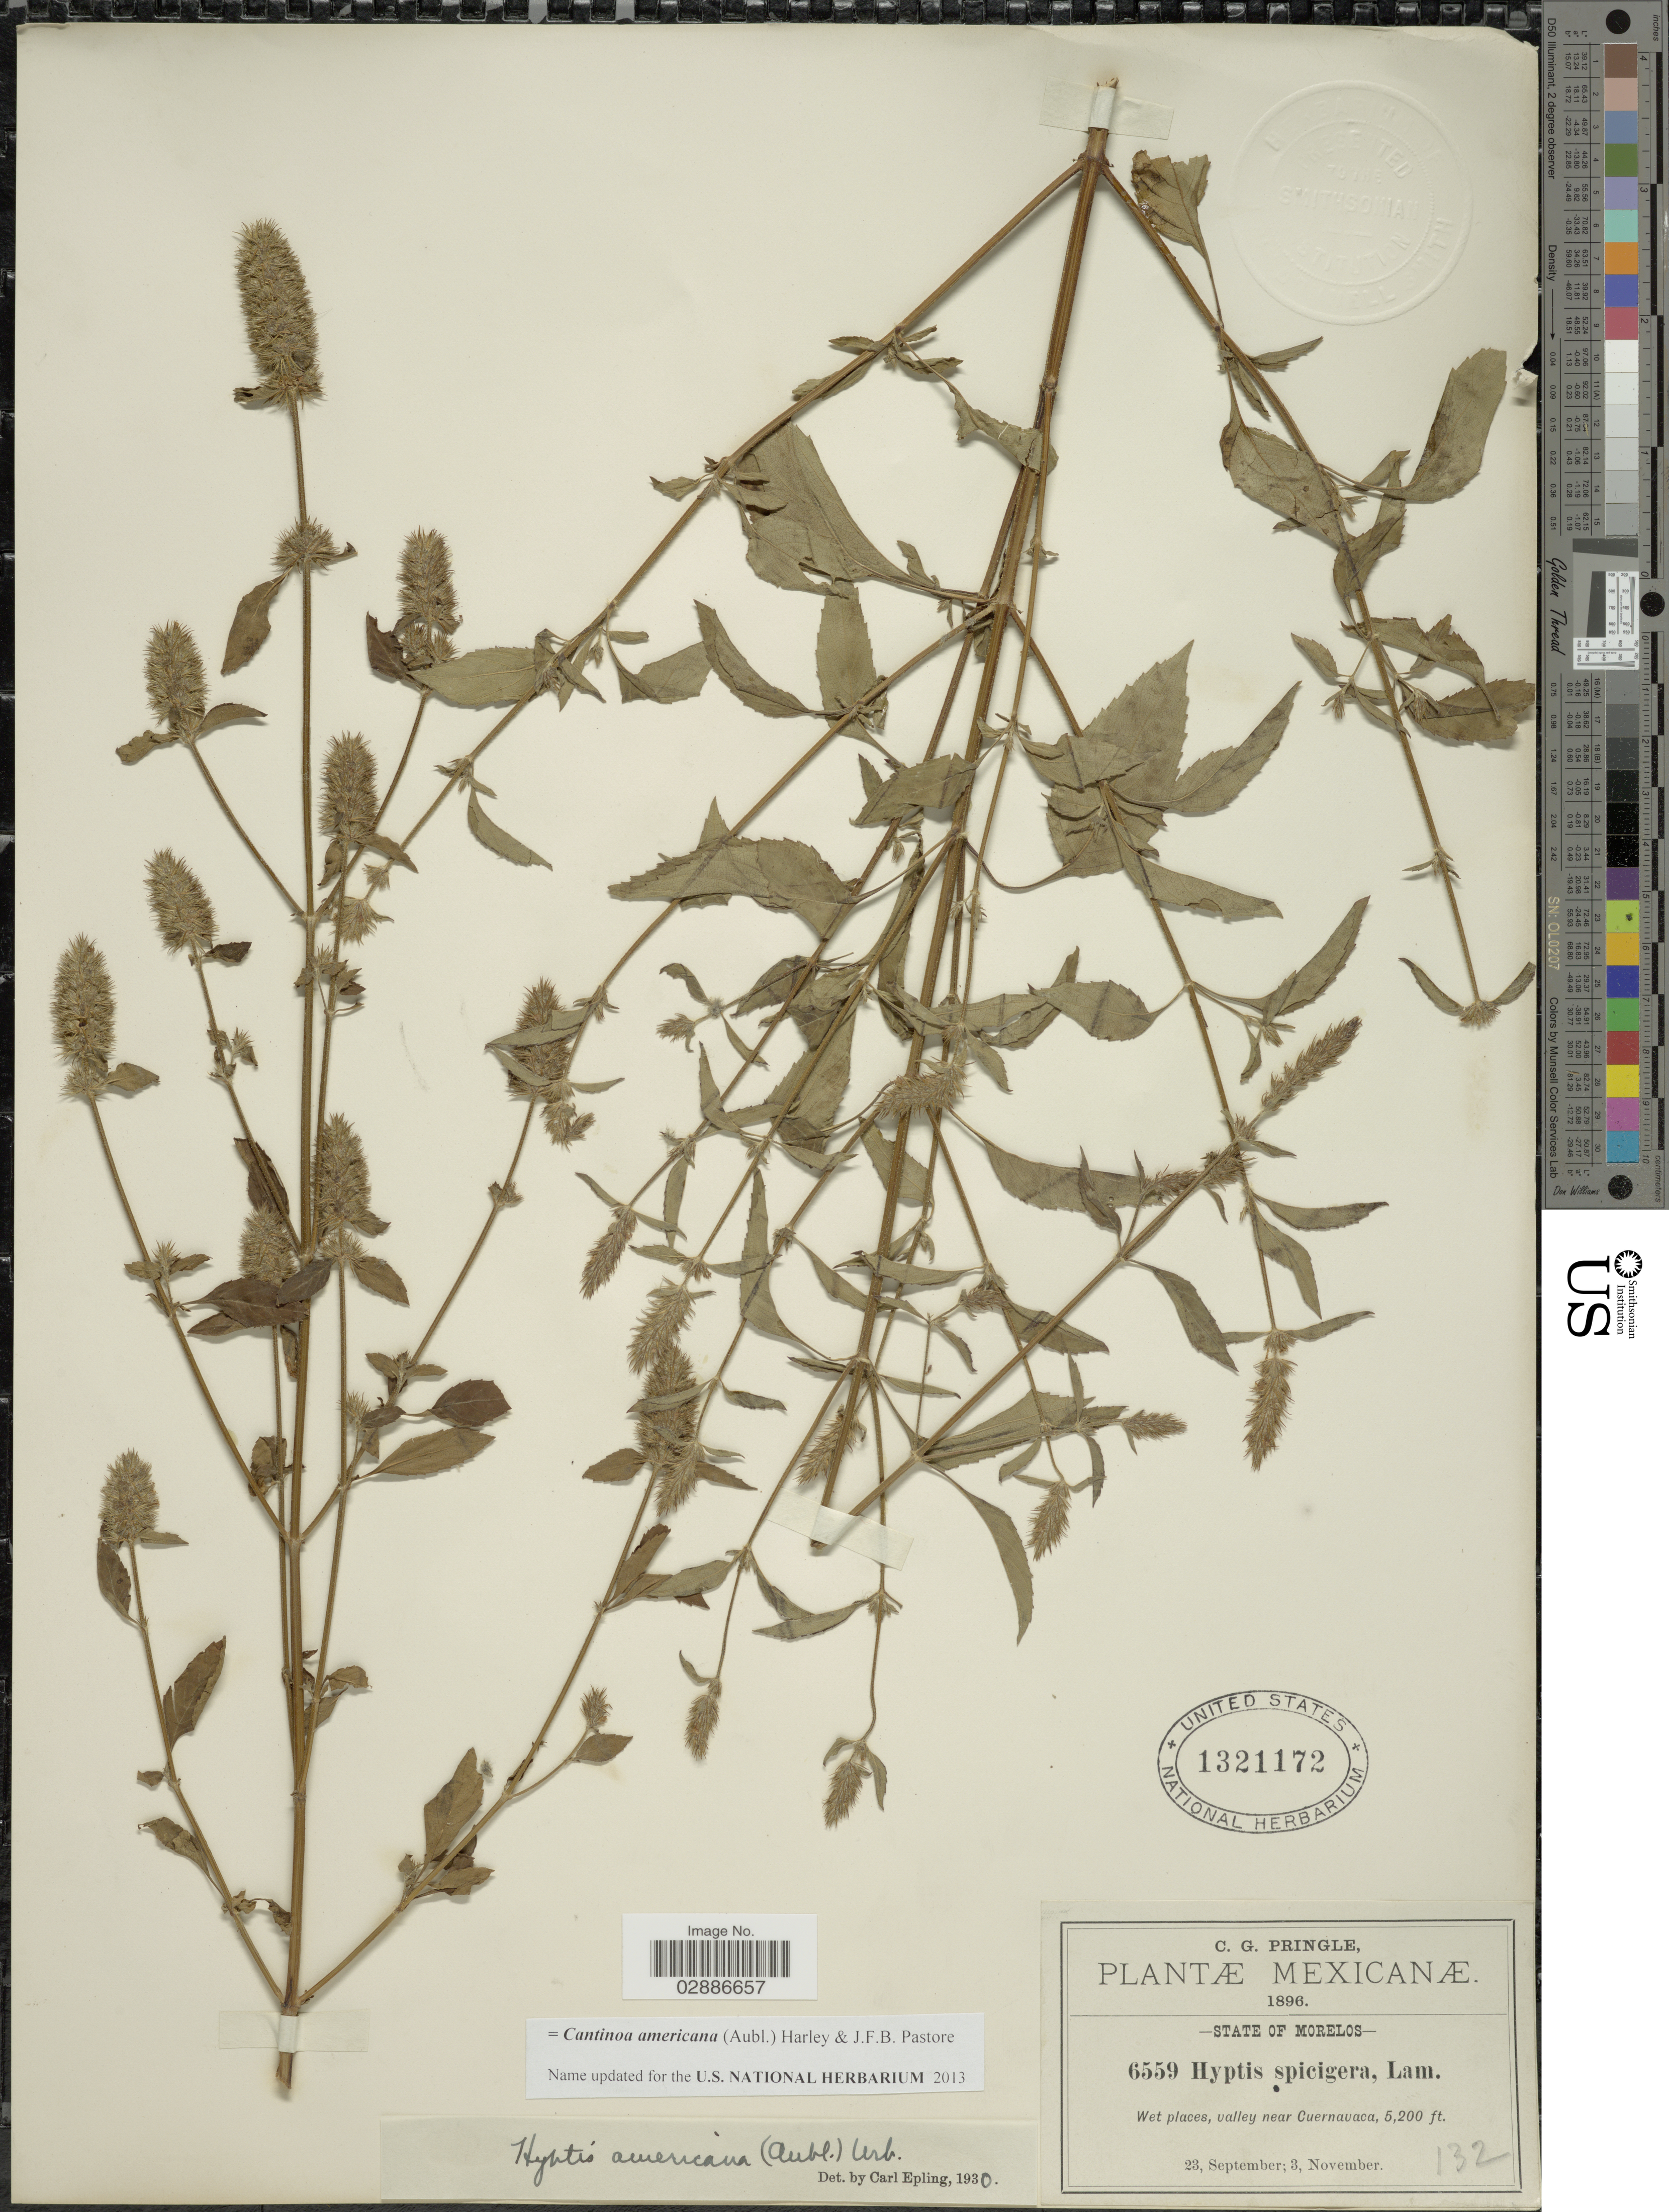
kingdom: Plantae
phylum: Tracheophyta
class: Magnoliopsida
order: Lamiales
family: Lamiaceae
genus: Cantinoa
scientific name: Cantinoa americana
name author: (Aubl.) Harley & J.F.B. Pastore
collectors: C. G. Pringle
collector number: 6559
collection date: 1896-09-23/1896-11-03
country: Mexico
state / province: Morelos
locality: Wet places, valley near Cuernavaca.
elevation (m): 1585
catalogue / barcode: US 1321172